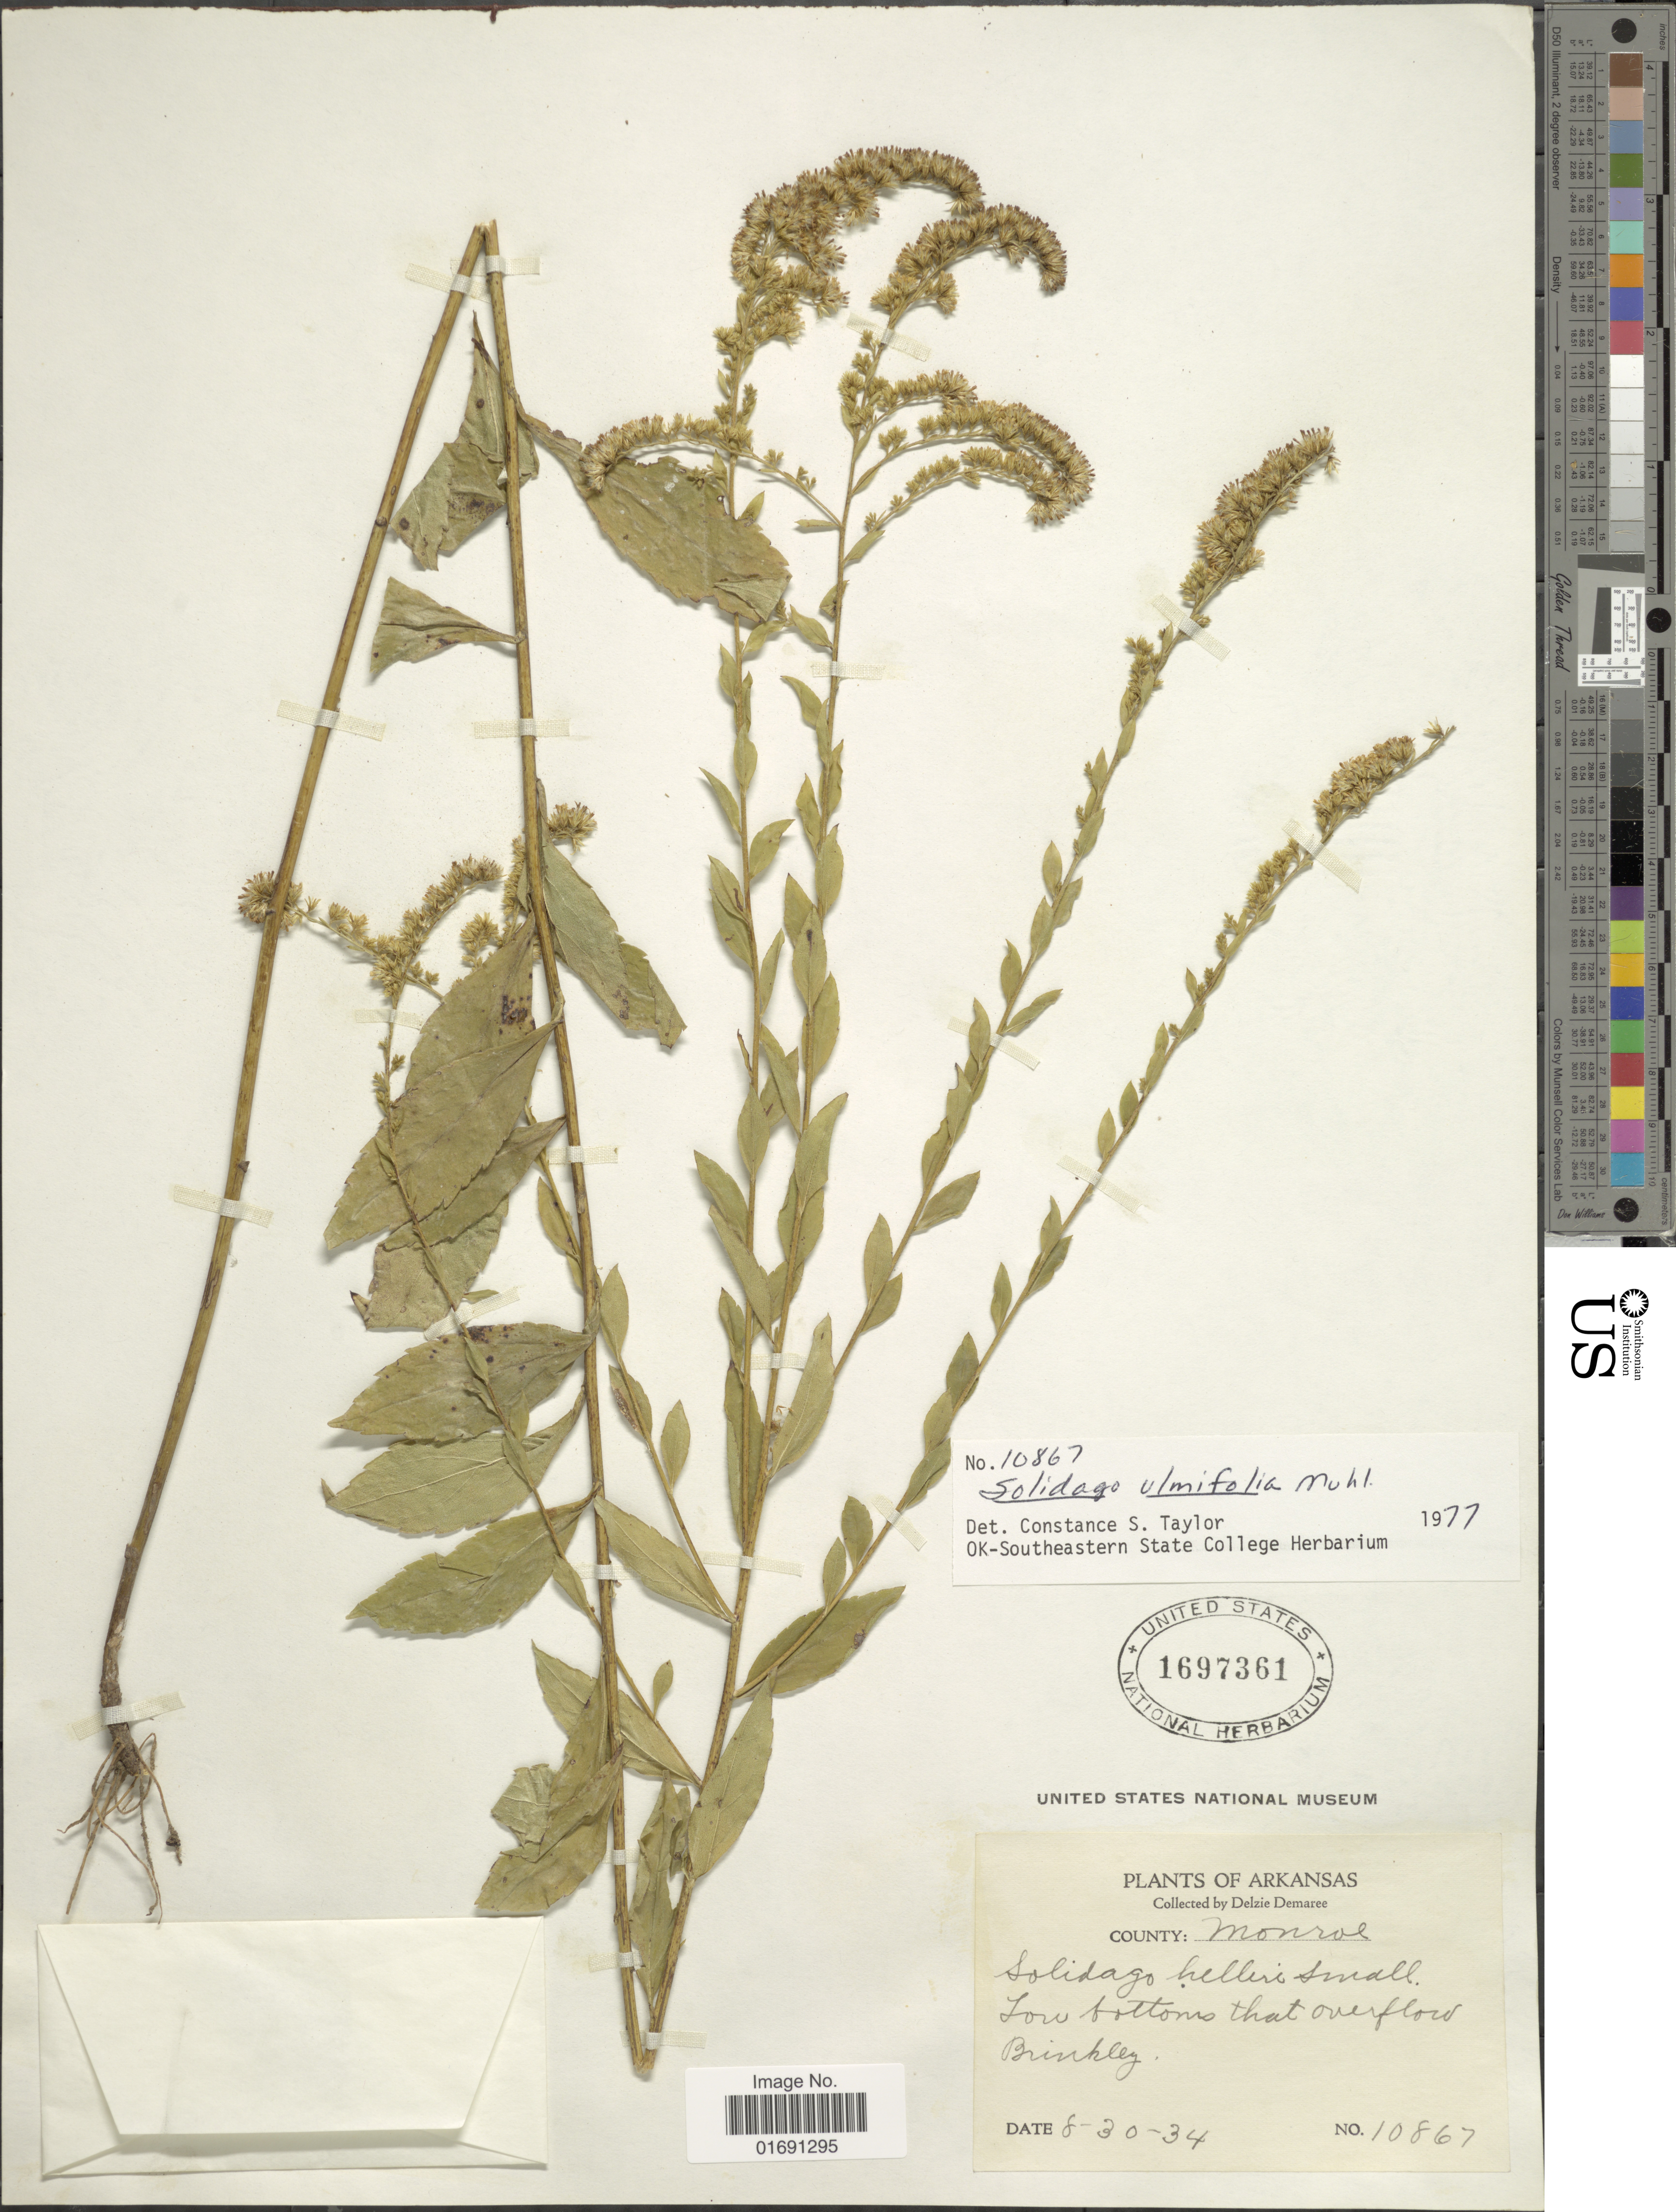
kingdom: Plantae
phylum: Tracheophyta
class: Magnoliopsida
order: Asterales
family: Asteraceae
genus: Solidago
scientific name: Solidago ulmifolia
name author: Muhl. ex Willd.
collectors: D. Demaree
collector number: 10867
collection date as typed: Transcribed d/m/y: 30/8/34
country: United States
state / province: Arkansas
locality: County Monroe, Brinkley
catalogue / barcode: US 1697361